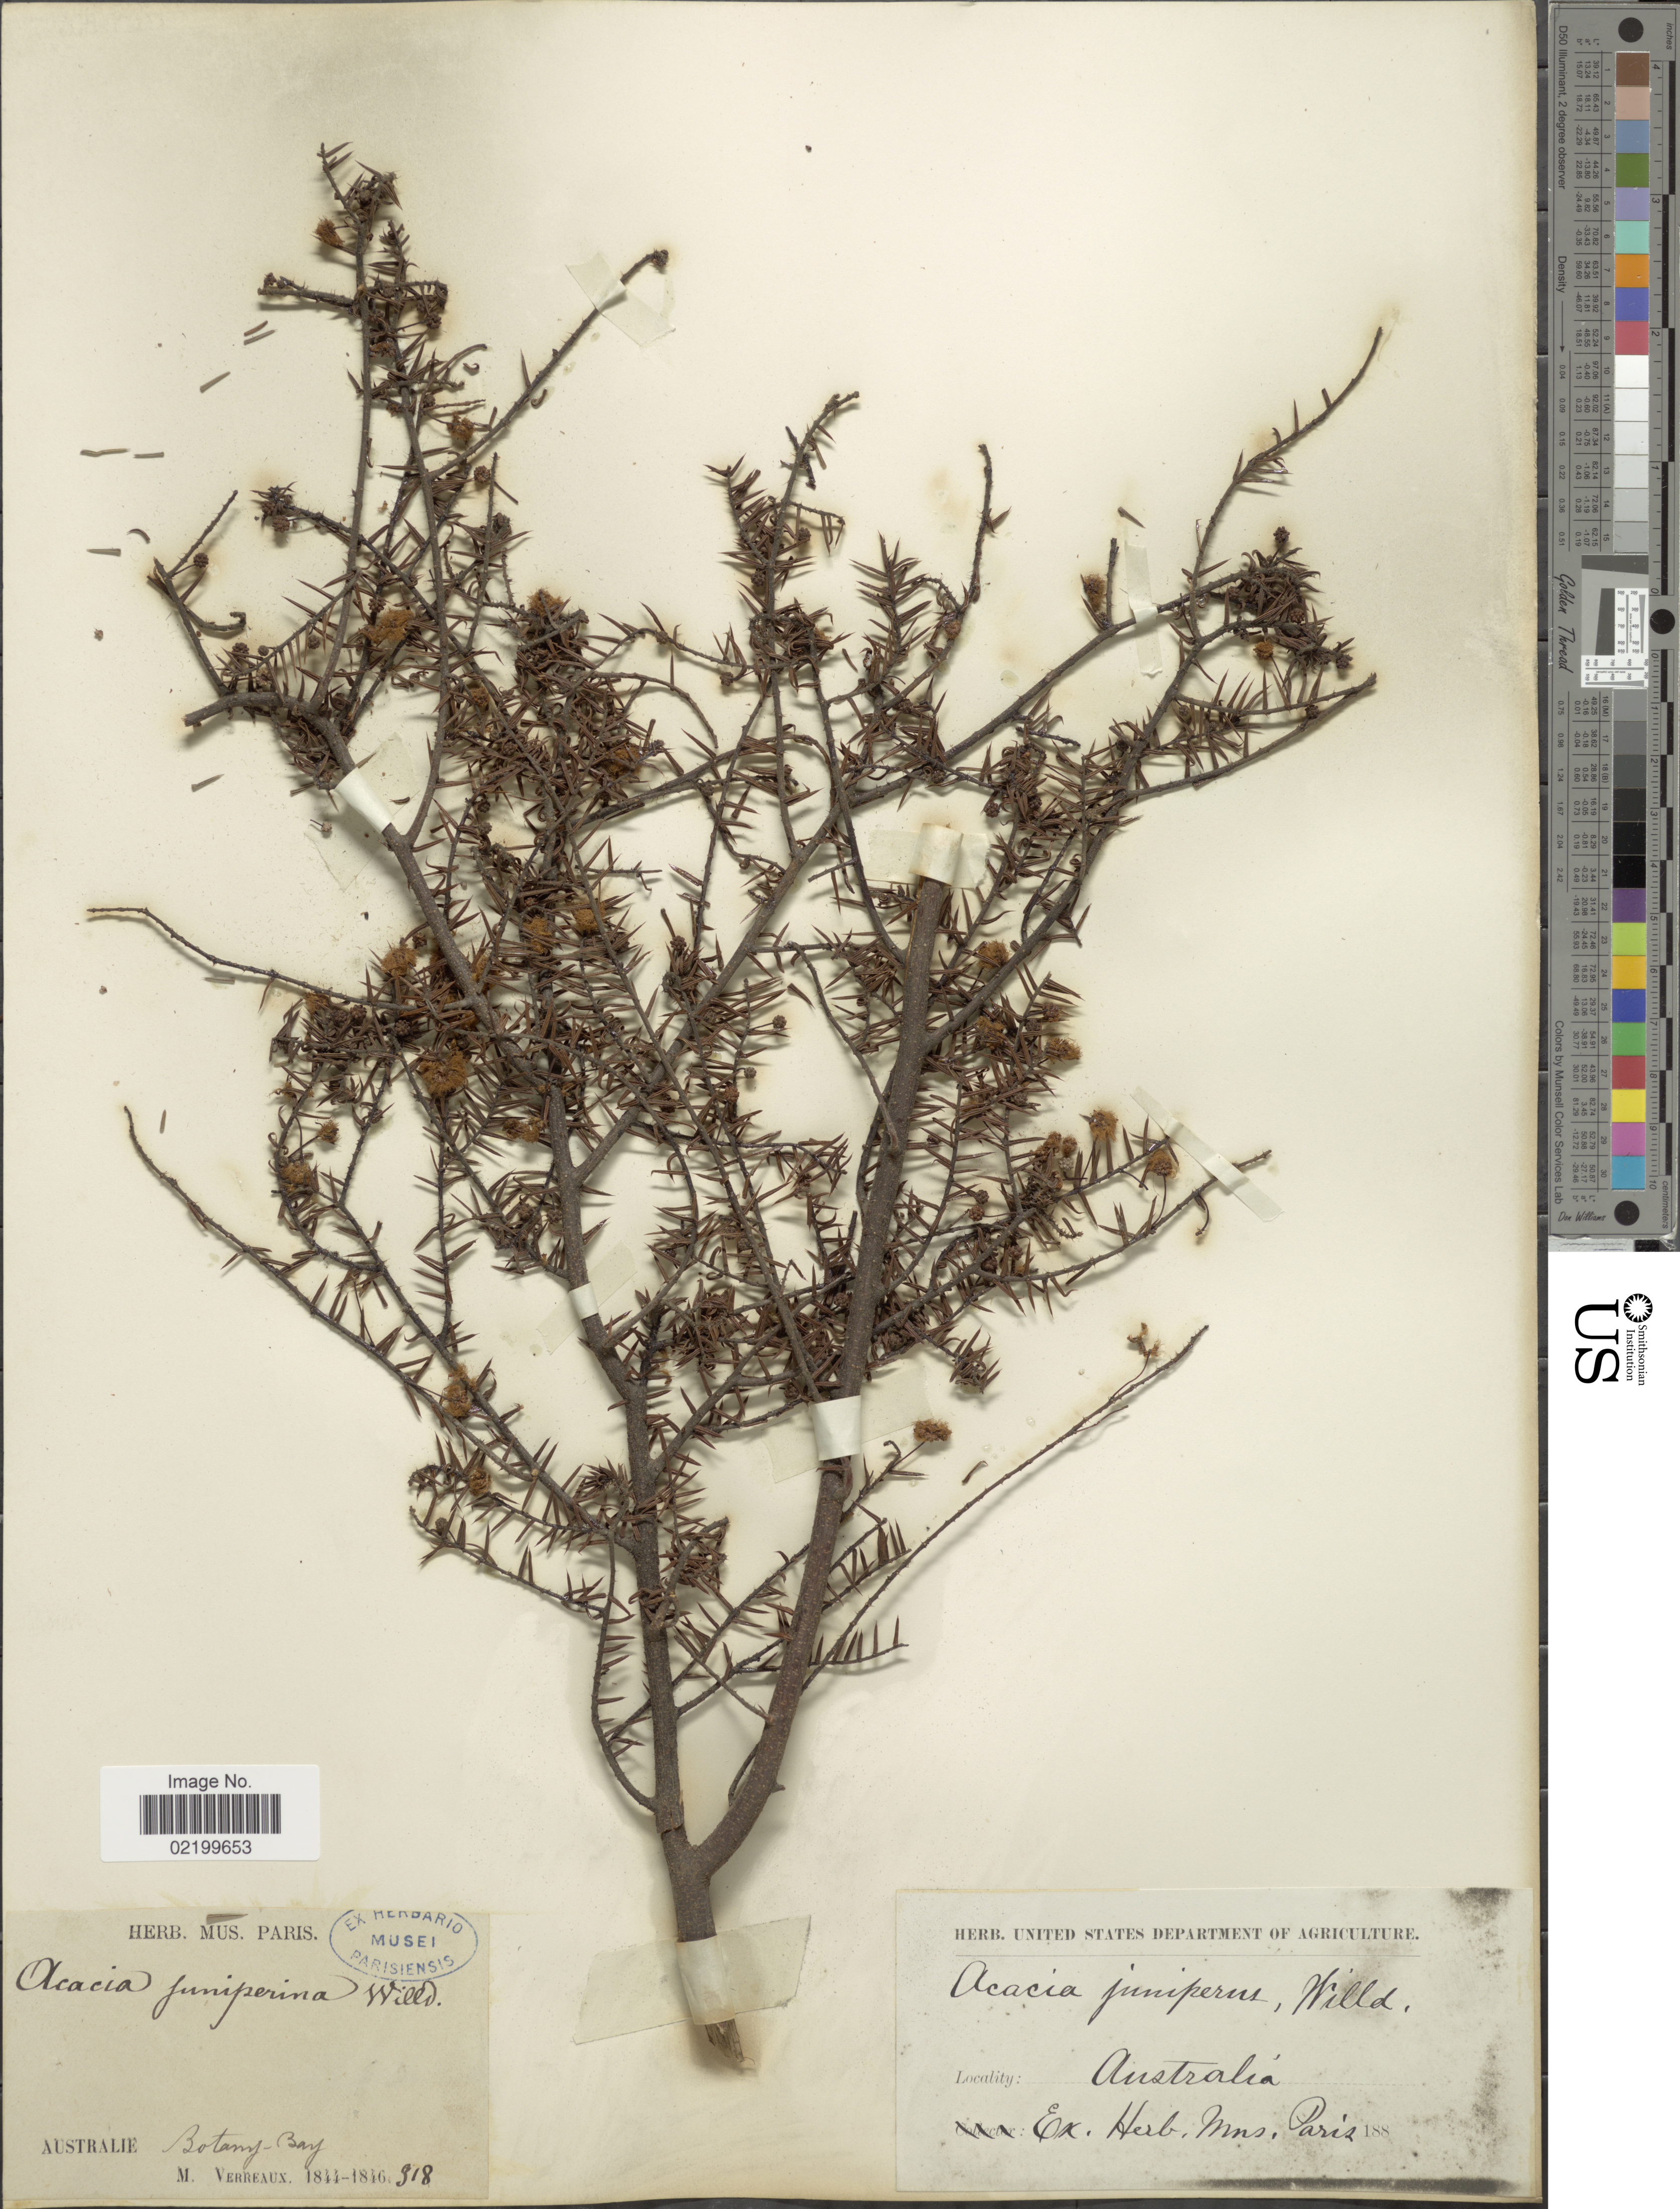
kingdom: Plantae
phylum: Tracheophyta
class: Magnoliopsida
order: Fabales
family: Fabaceae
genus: Acacia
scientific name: Acacia ulicifolia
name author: (Salisb.) Court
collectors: M. Verreaux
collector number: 318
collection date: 1844/1846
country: Australia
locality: Australia. Botany-Bay.